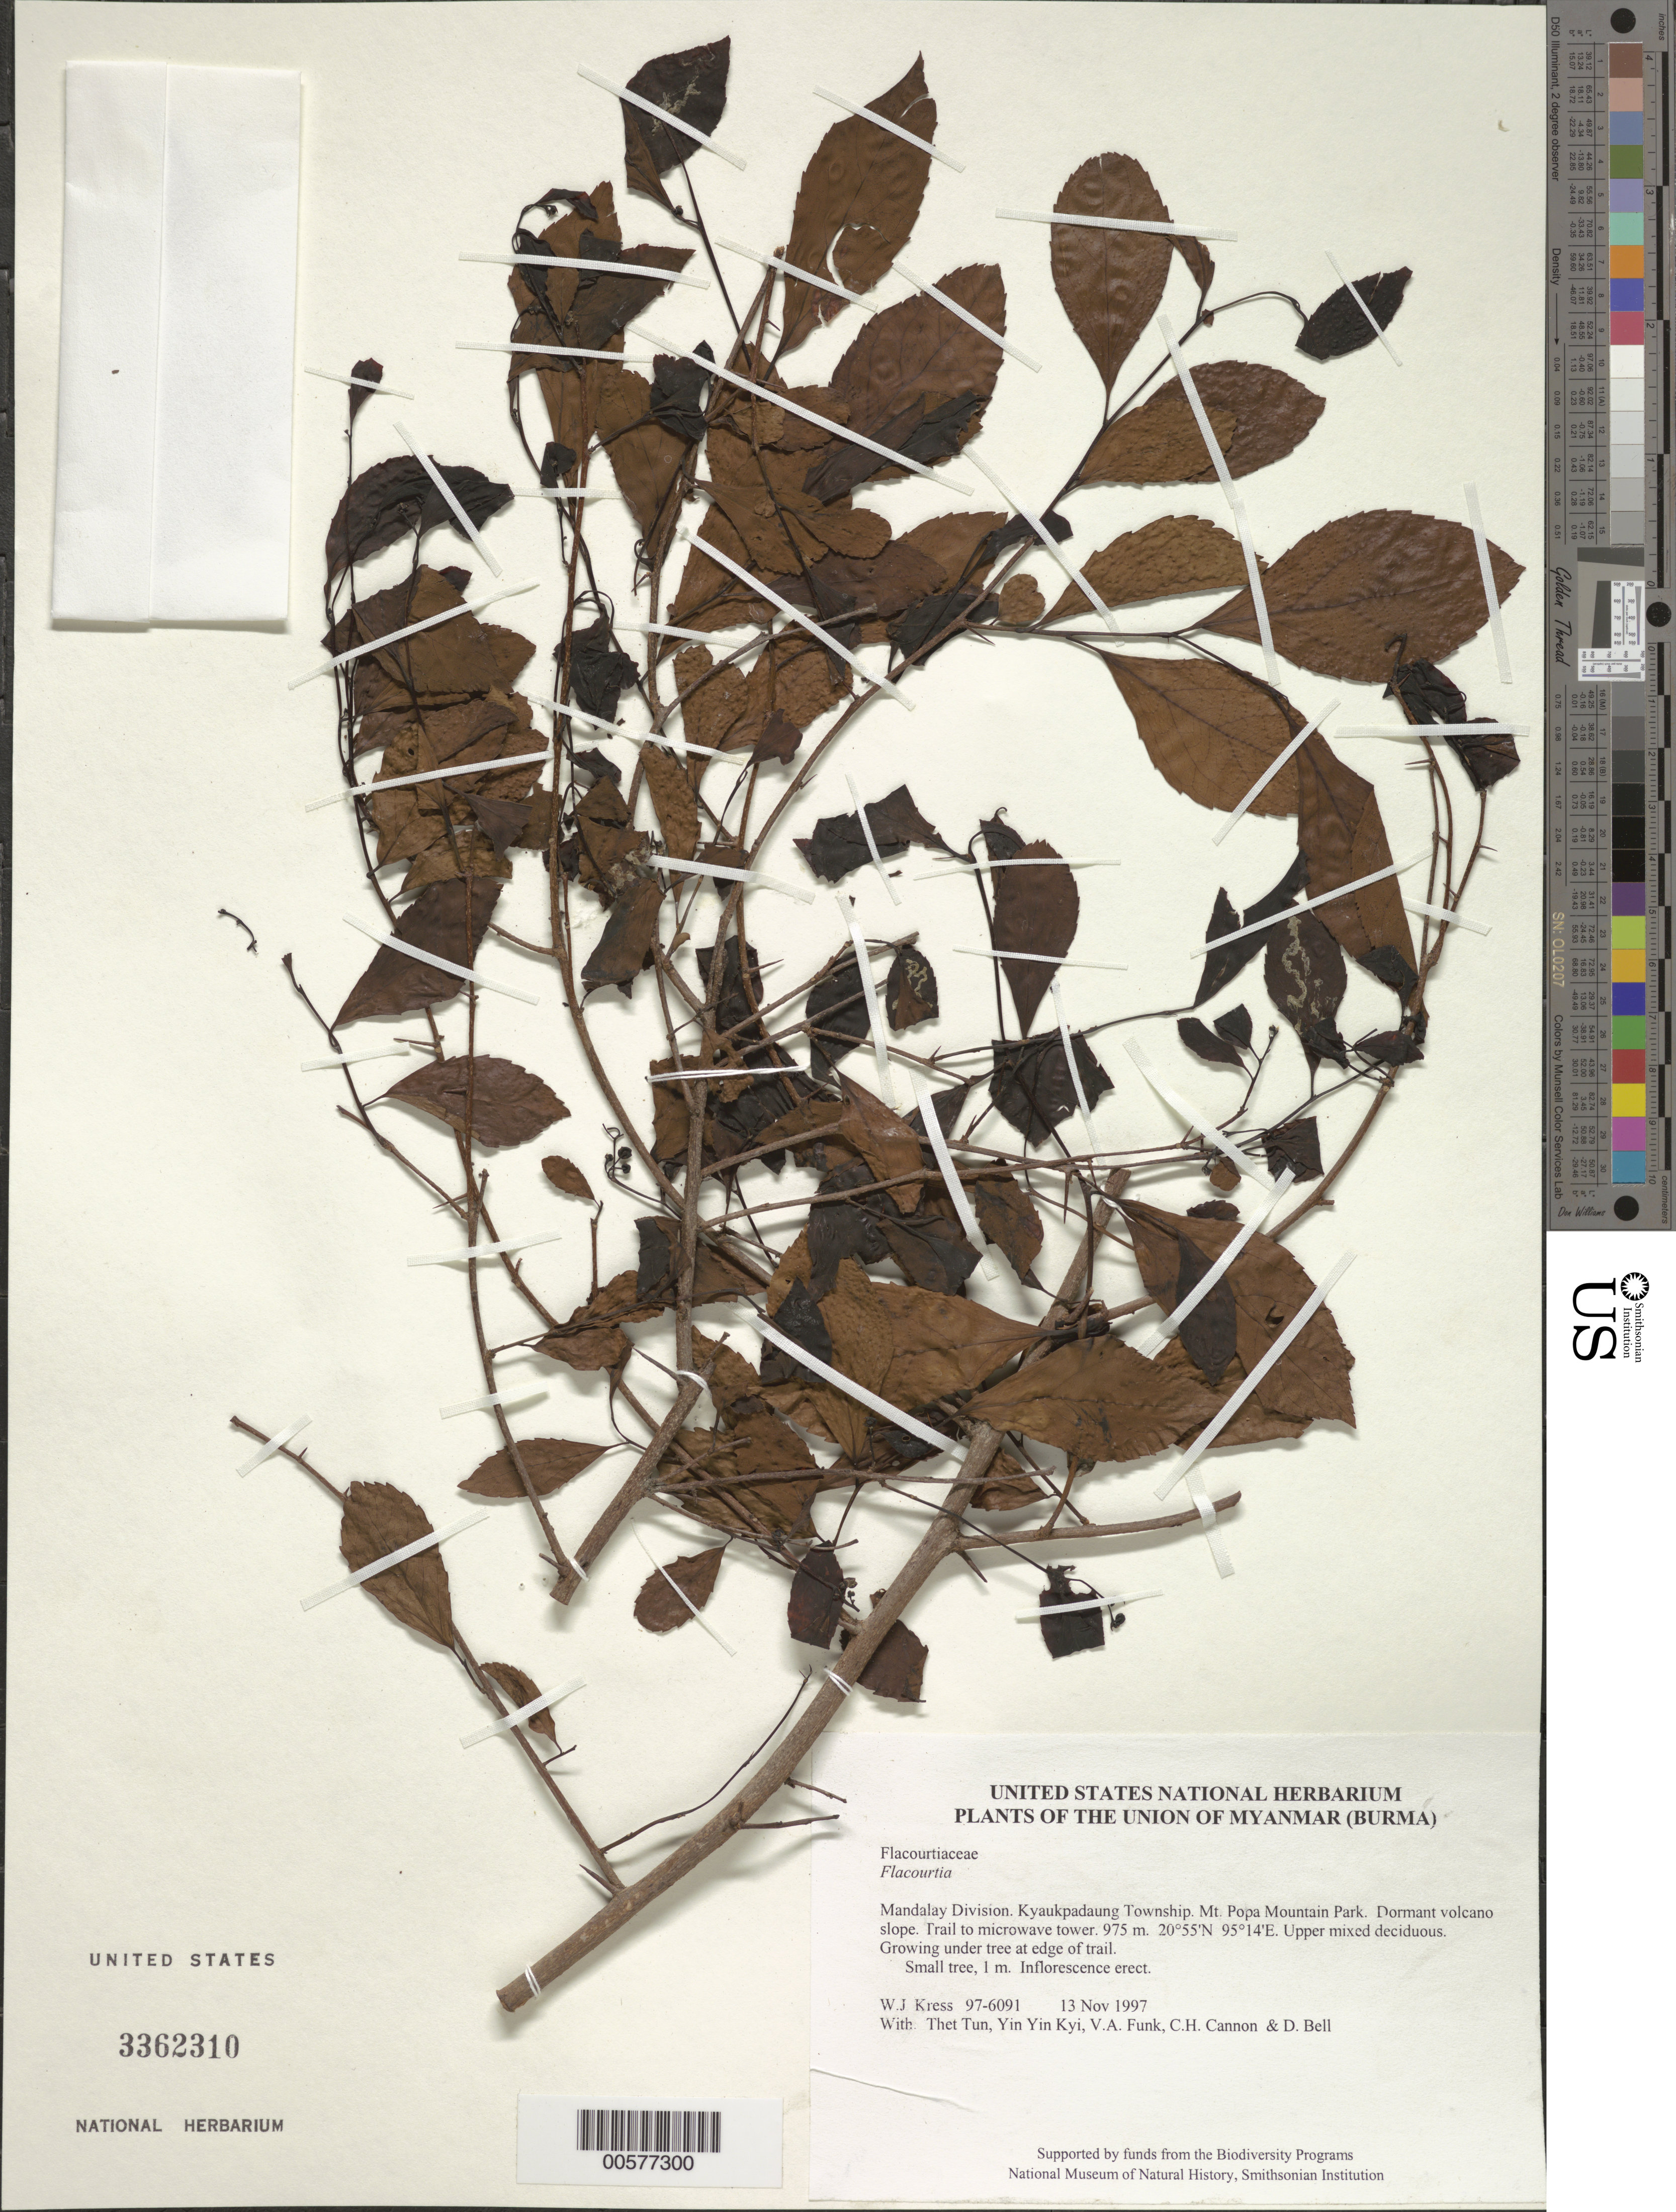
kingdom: Plantae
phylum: Tracheophyta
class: Magnoliopsida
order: Malpighiales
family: Salicaceae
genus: Flacourtia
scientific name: Flacourtia sp.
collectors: W. J. Kress, Thet Htun, Yin Yin Kyi, V. Funk, C. H. Cannon & D. A. Bell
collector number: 97-6091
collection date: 1997-11-13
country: Myanmar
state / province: Mandalay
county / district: Kyaukpadaung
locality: Mt. Popa Mountain Park. Dormant volcano slope. Trail to microwave tower.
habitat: Upper mixed deciduous. Growing under tree at edge of trail.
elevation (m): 975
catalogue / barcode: US 3362310